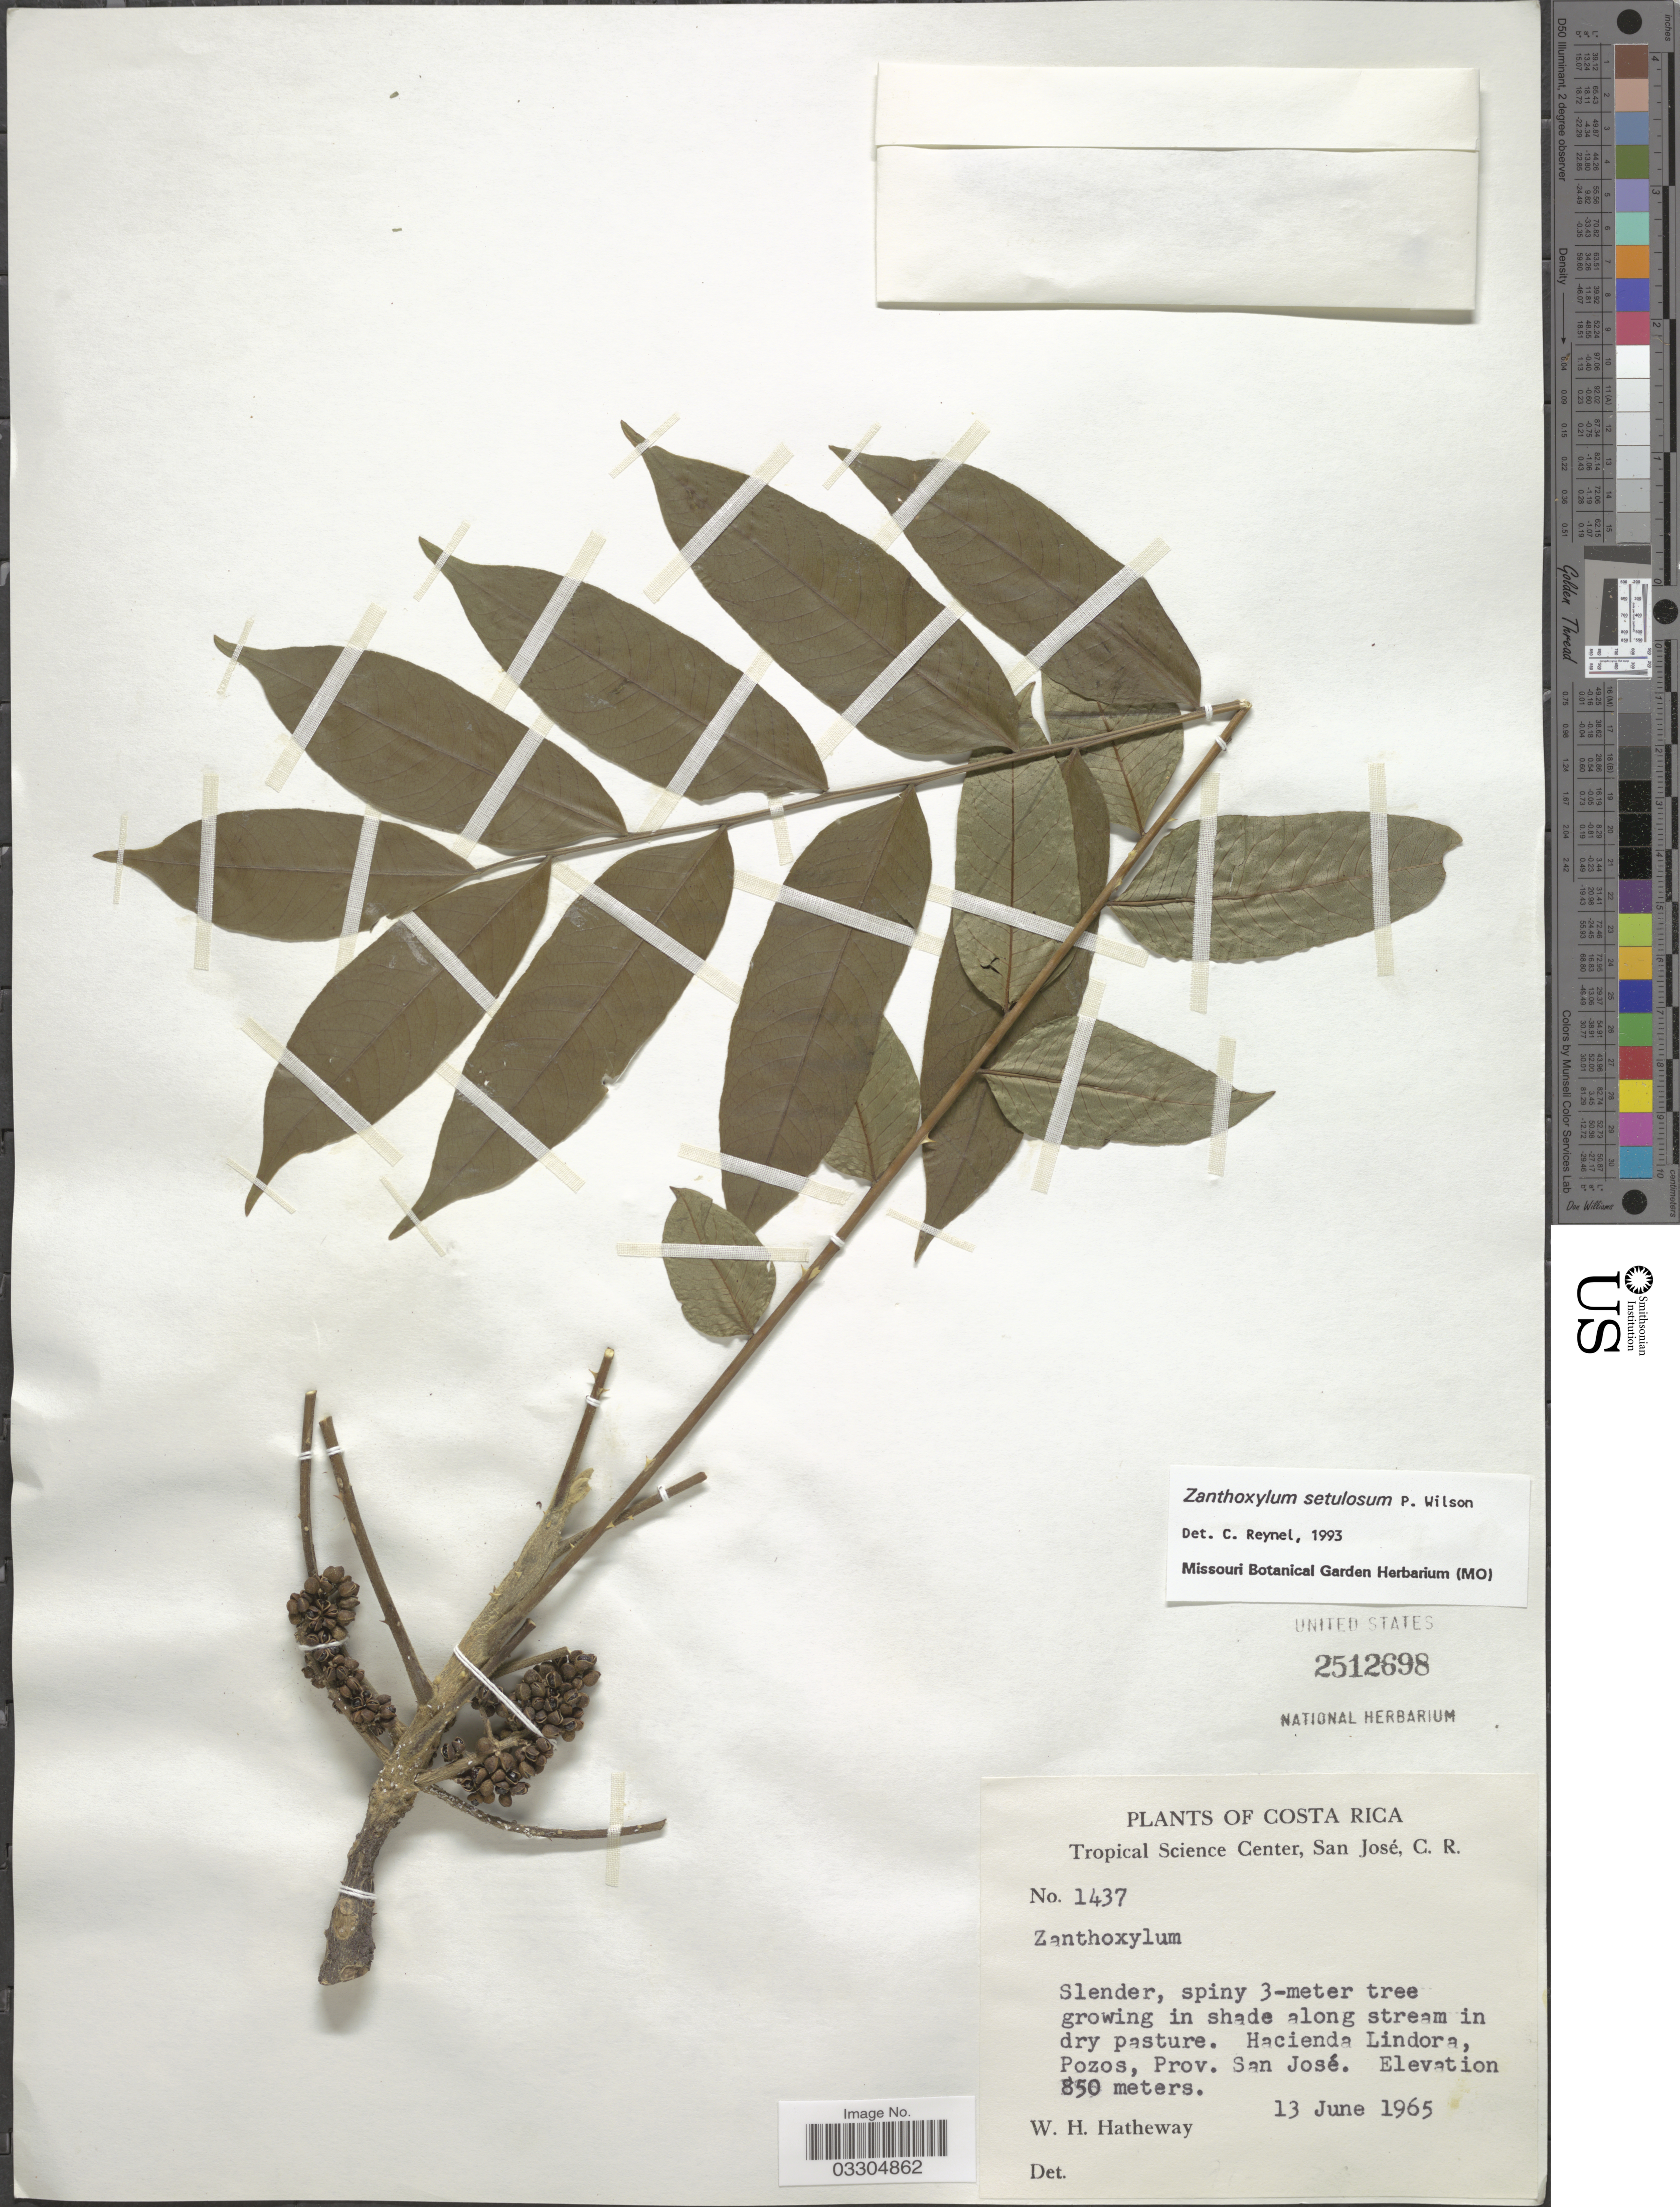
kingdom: Plantae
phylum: Tracheophyta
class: Magnoliopsida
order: Sapindales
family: Rutaceae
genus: Zanthoxylum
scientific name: Zanthoxylum setulosum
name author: P. Wilson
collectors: W. H. Hatheway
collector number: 1437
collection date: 1965-06-13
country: Costa Rica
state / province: San José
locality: Hacienda Lindora, Pozos.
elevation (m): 850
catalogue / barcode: US 2512698